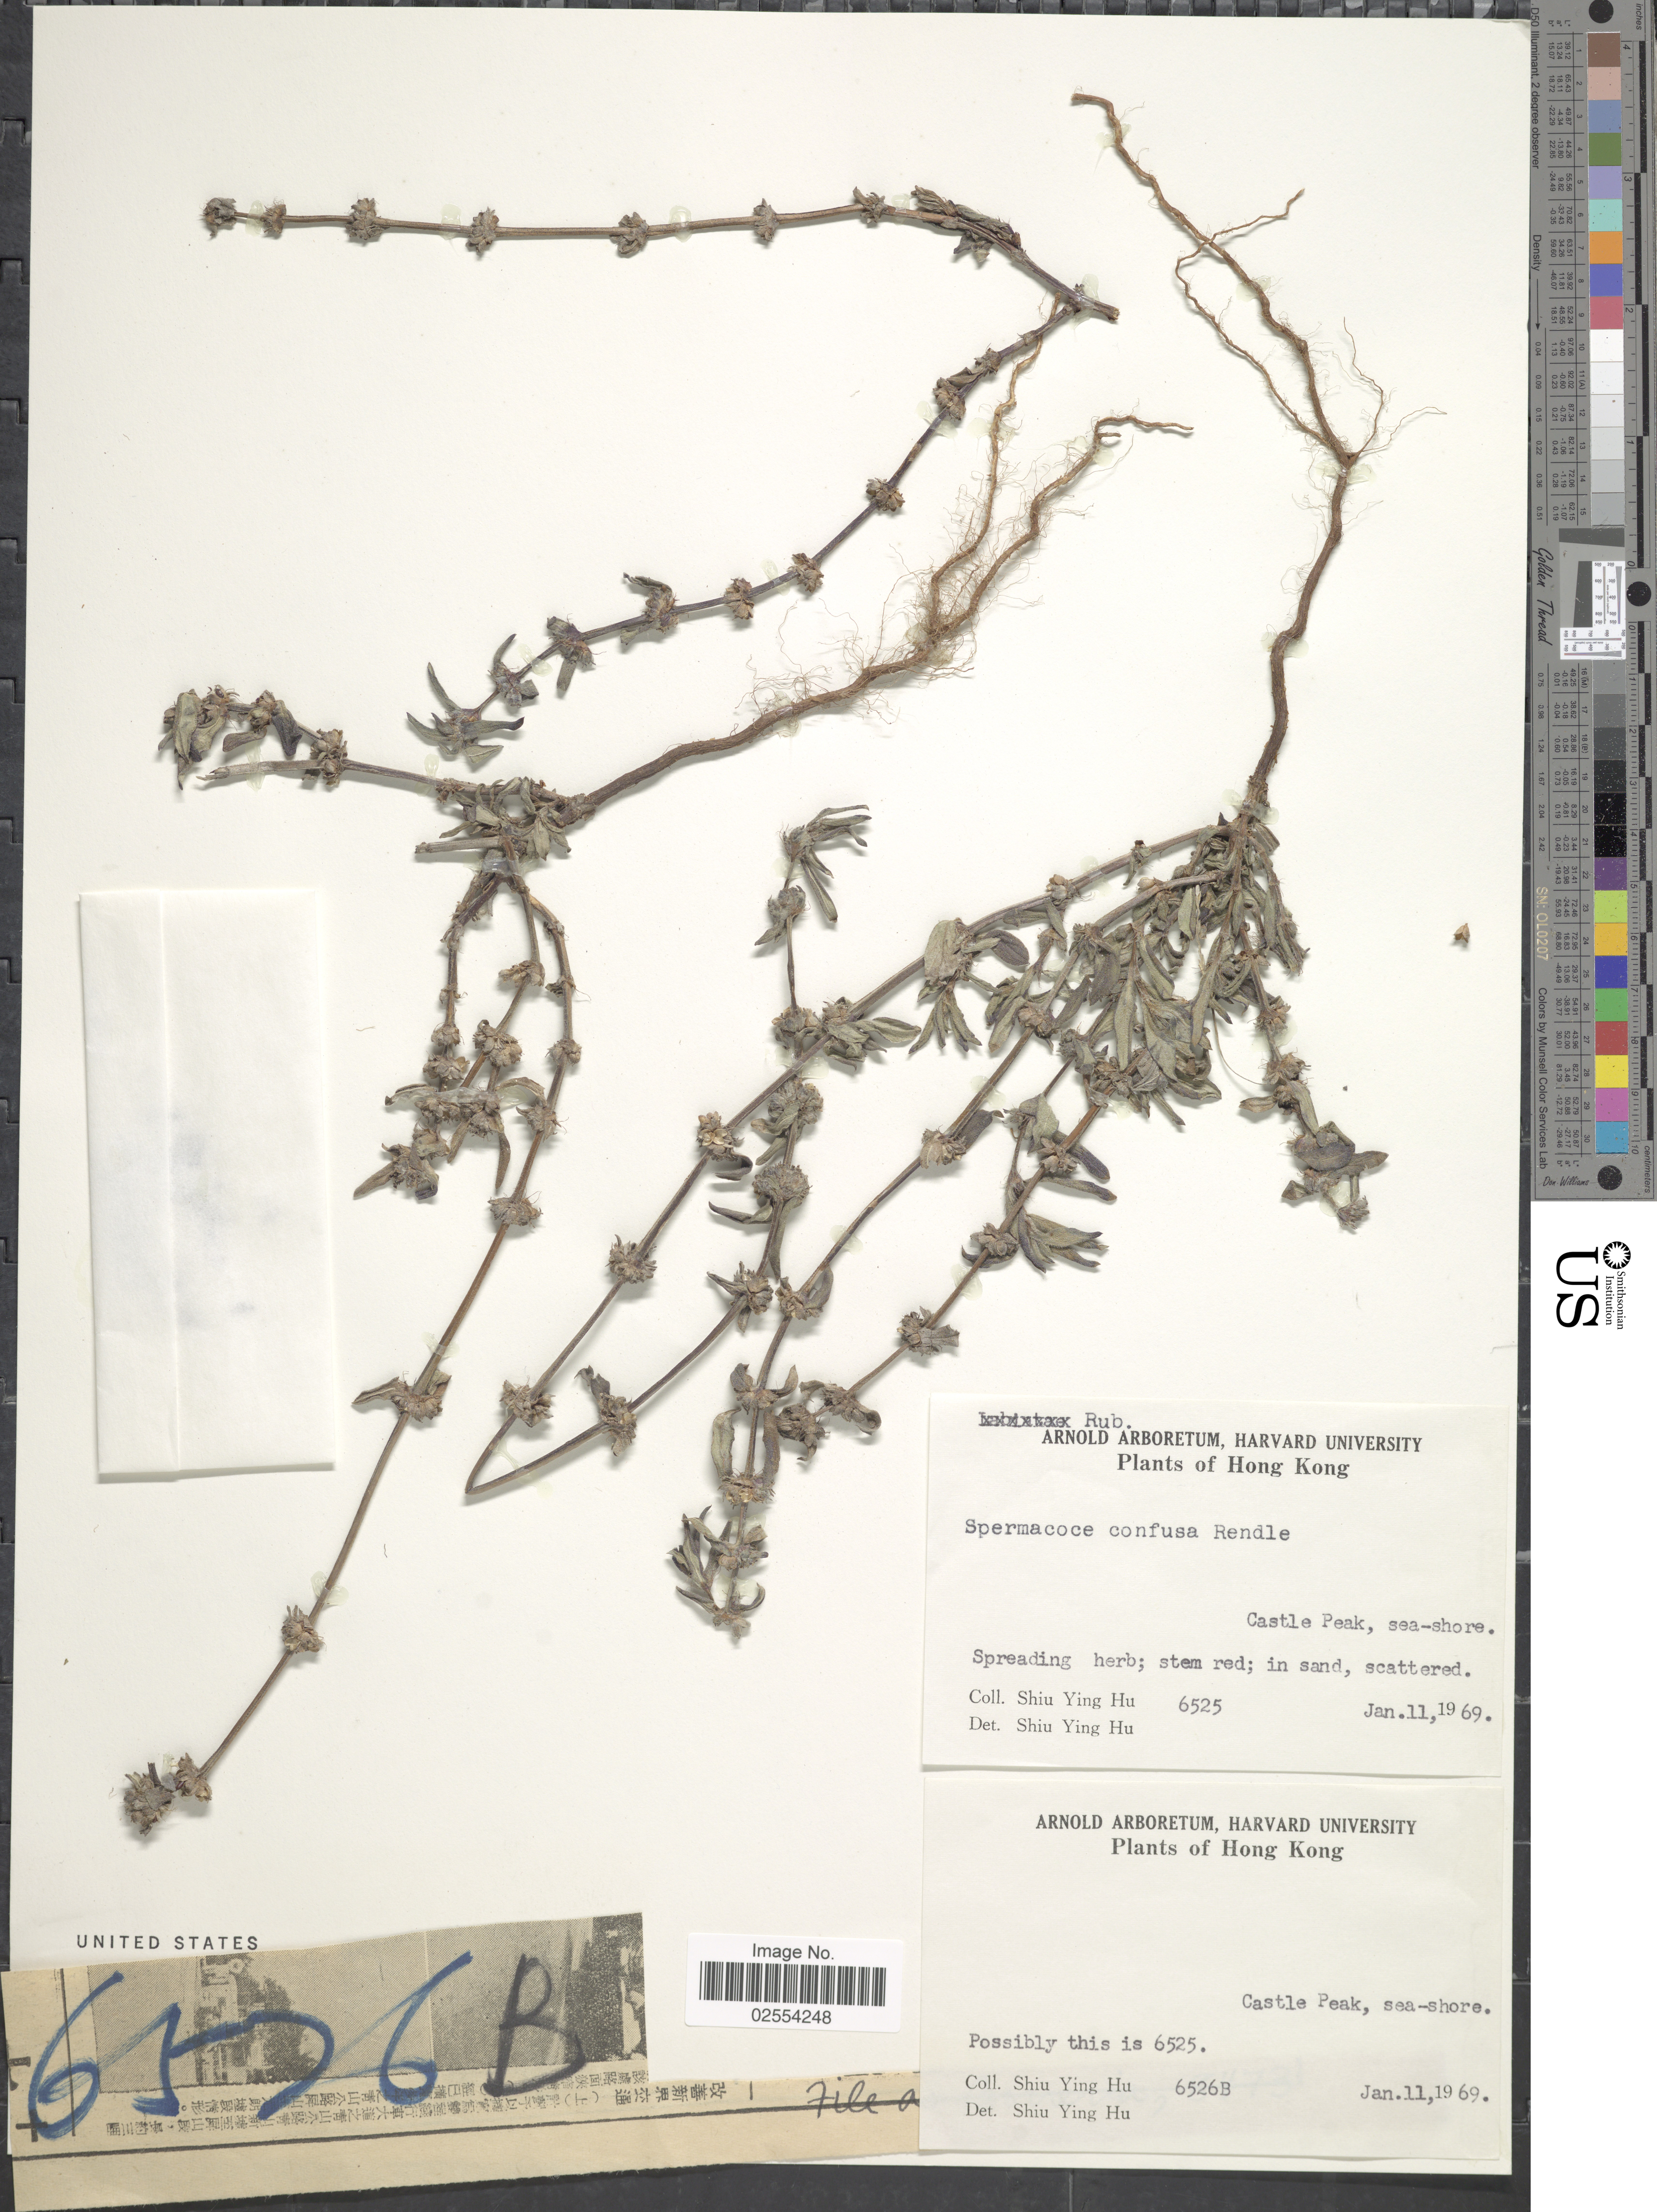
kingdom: Plantae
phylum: Tracheophyta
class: Magnoliopsida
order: Gentianales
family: Rubiaceae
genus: Spermacoce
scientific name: Spermacoce confusa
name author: Rendle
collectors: S. Y. Hu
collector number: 6526B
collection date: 1969-01-11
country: China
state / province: Hong Kong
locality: Castle Peak, sea-shore